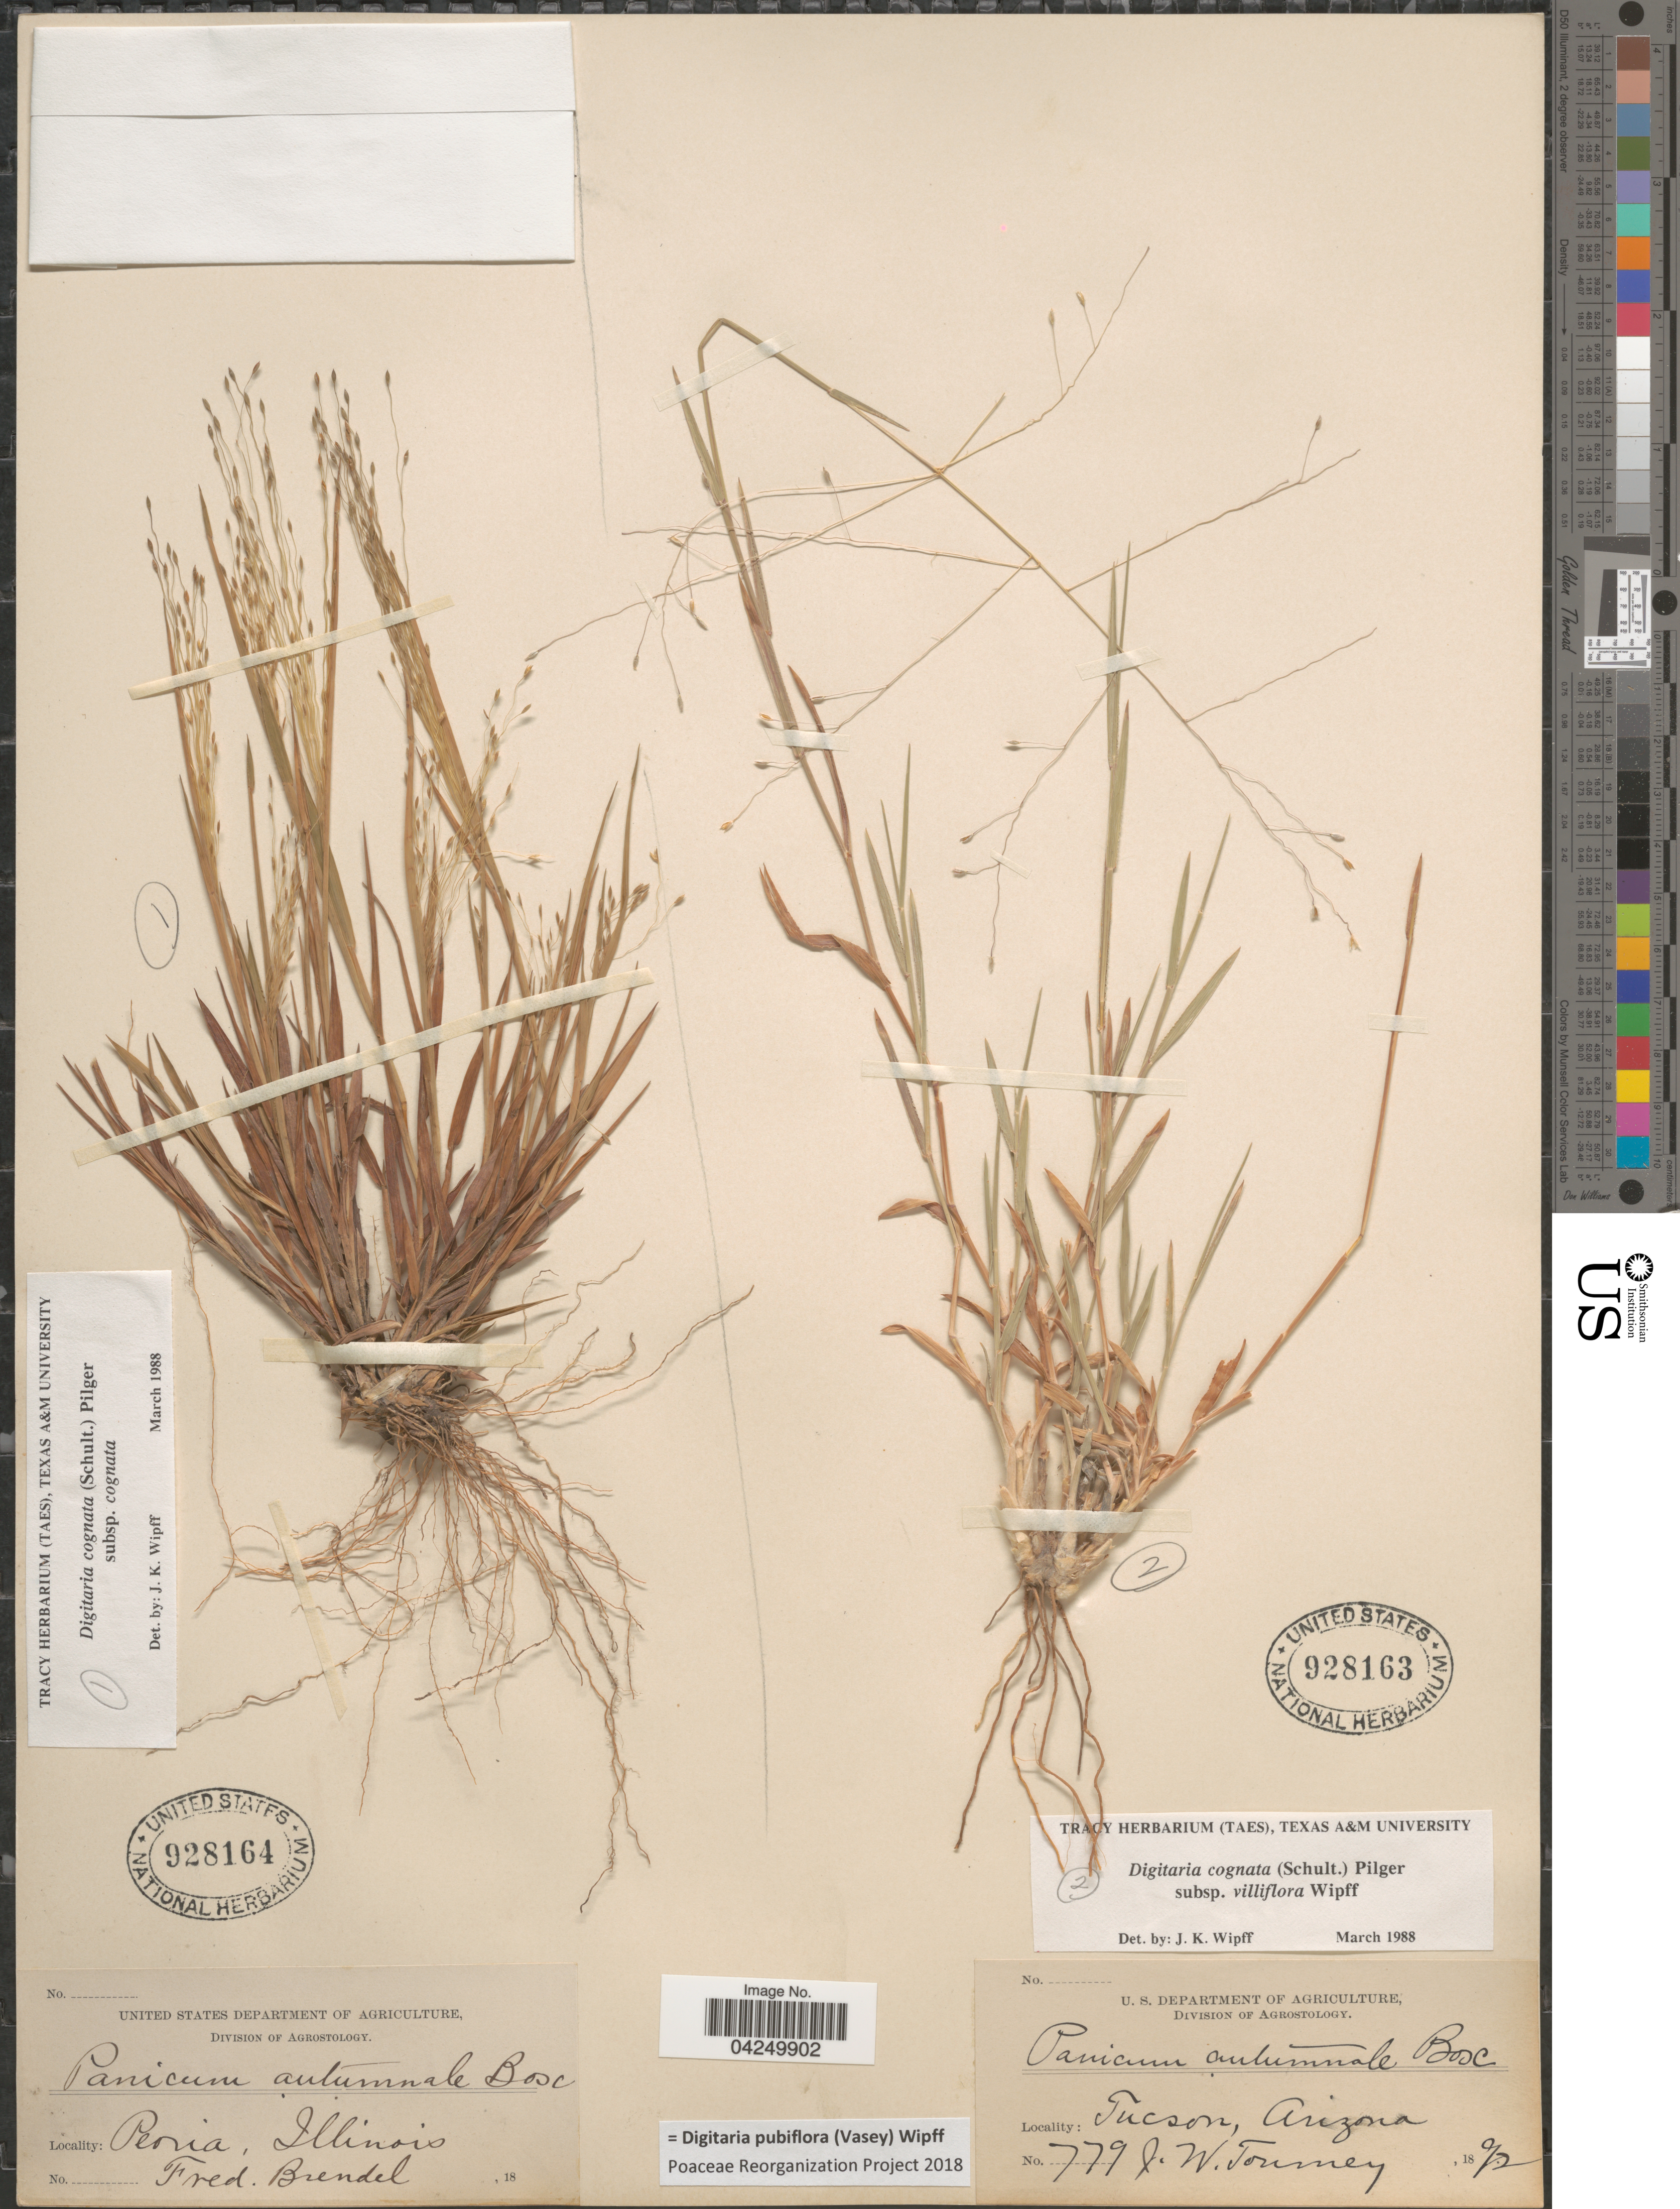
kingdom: Plantae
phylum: Tracheophyta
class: Liliopsida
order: Poales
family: Poaceae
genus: Digitaria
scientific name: Digitaria pubiflora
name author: (Vasey) Wipff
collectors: F. Brendel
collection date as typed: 18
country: United States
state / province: Illinois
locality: Peoria.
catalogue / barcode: US 928164